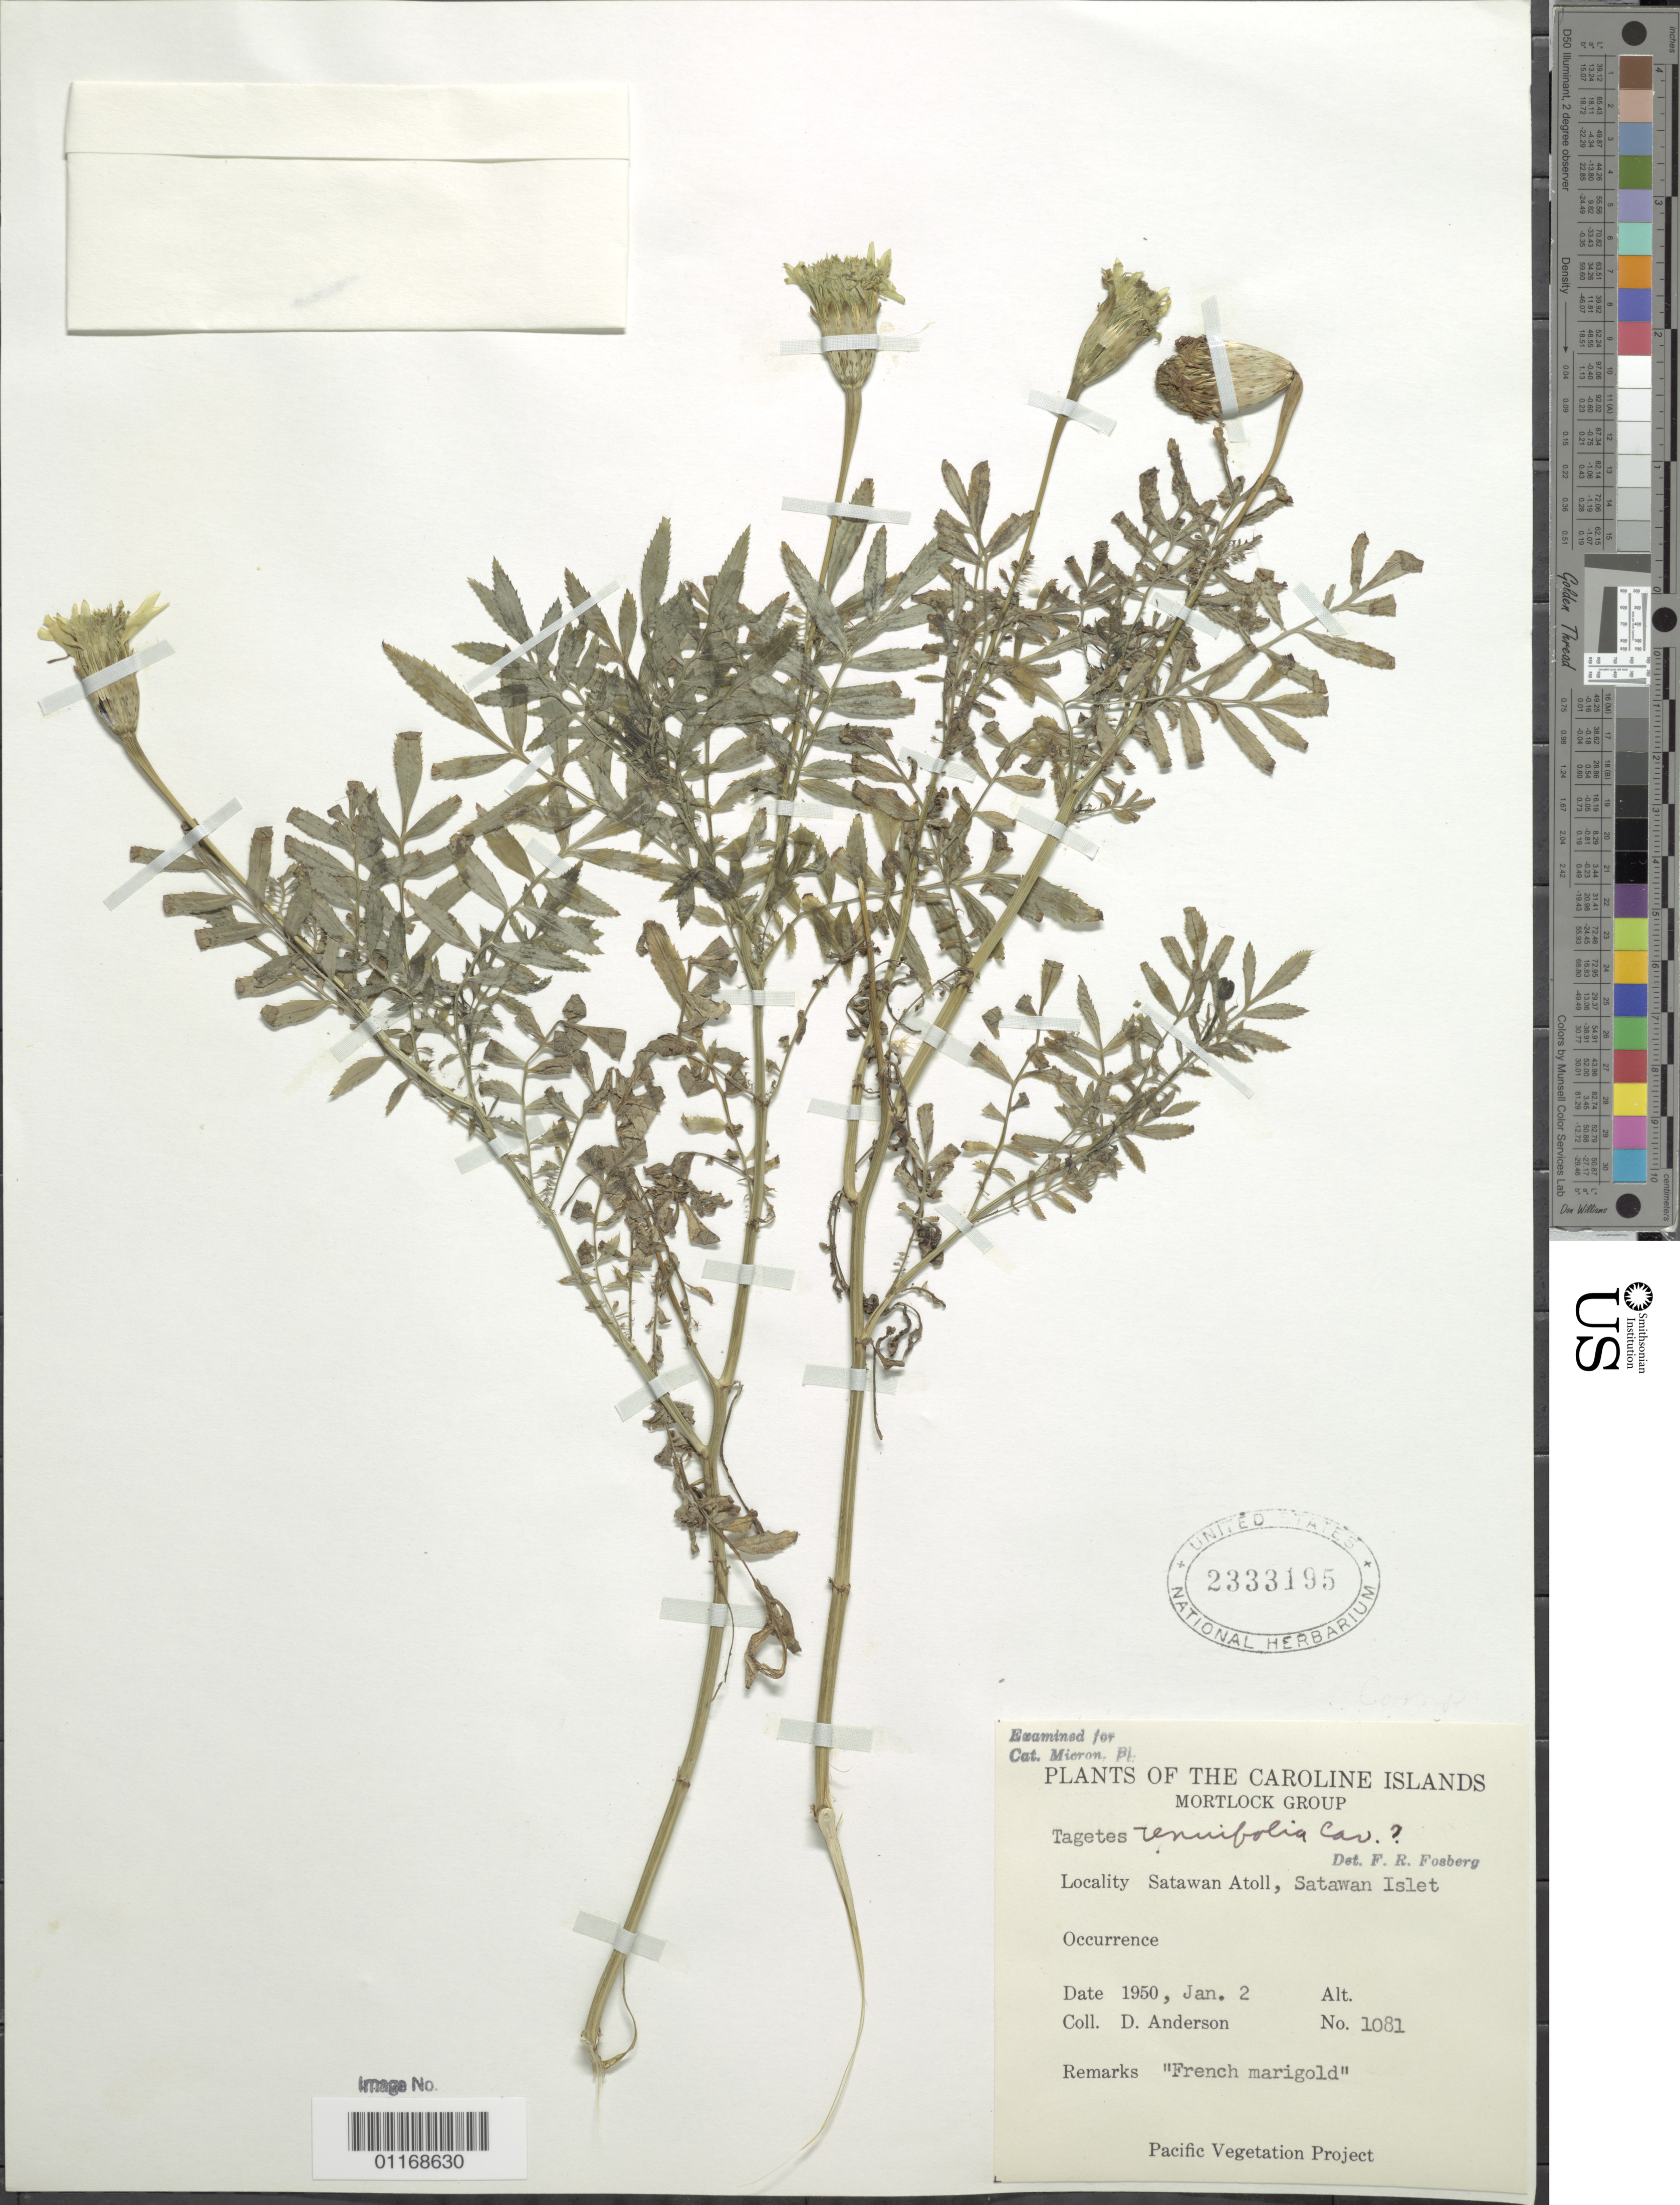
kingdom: Plantae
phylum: Tracheophyta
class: Magnoliopsida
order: Asterales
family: Asteraceae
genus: Tagetes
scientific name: Tagetes tenuifolia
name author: Cav.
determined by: Fosberg, F. R.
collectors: D. Anderson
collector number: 1081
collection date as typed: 02 Jan 1950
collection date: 1950-01-02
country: Micronesia, Federated States of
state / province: Truk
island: Satawan Atoll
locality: Satawan Islet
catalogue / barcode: US 2333195